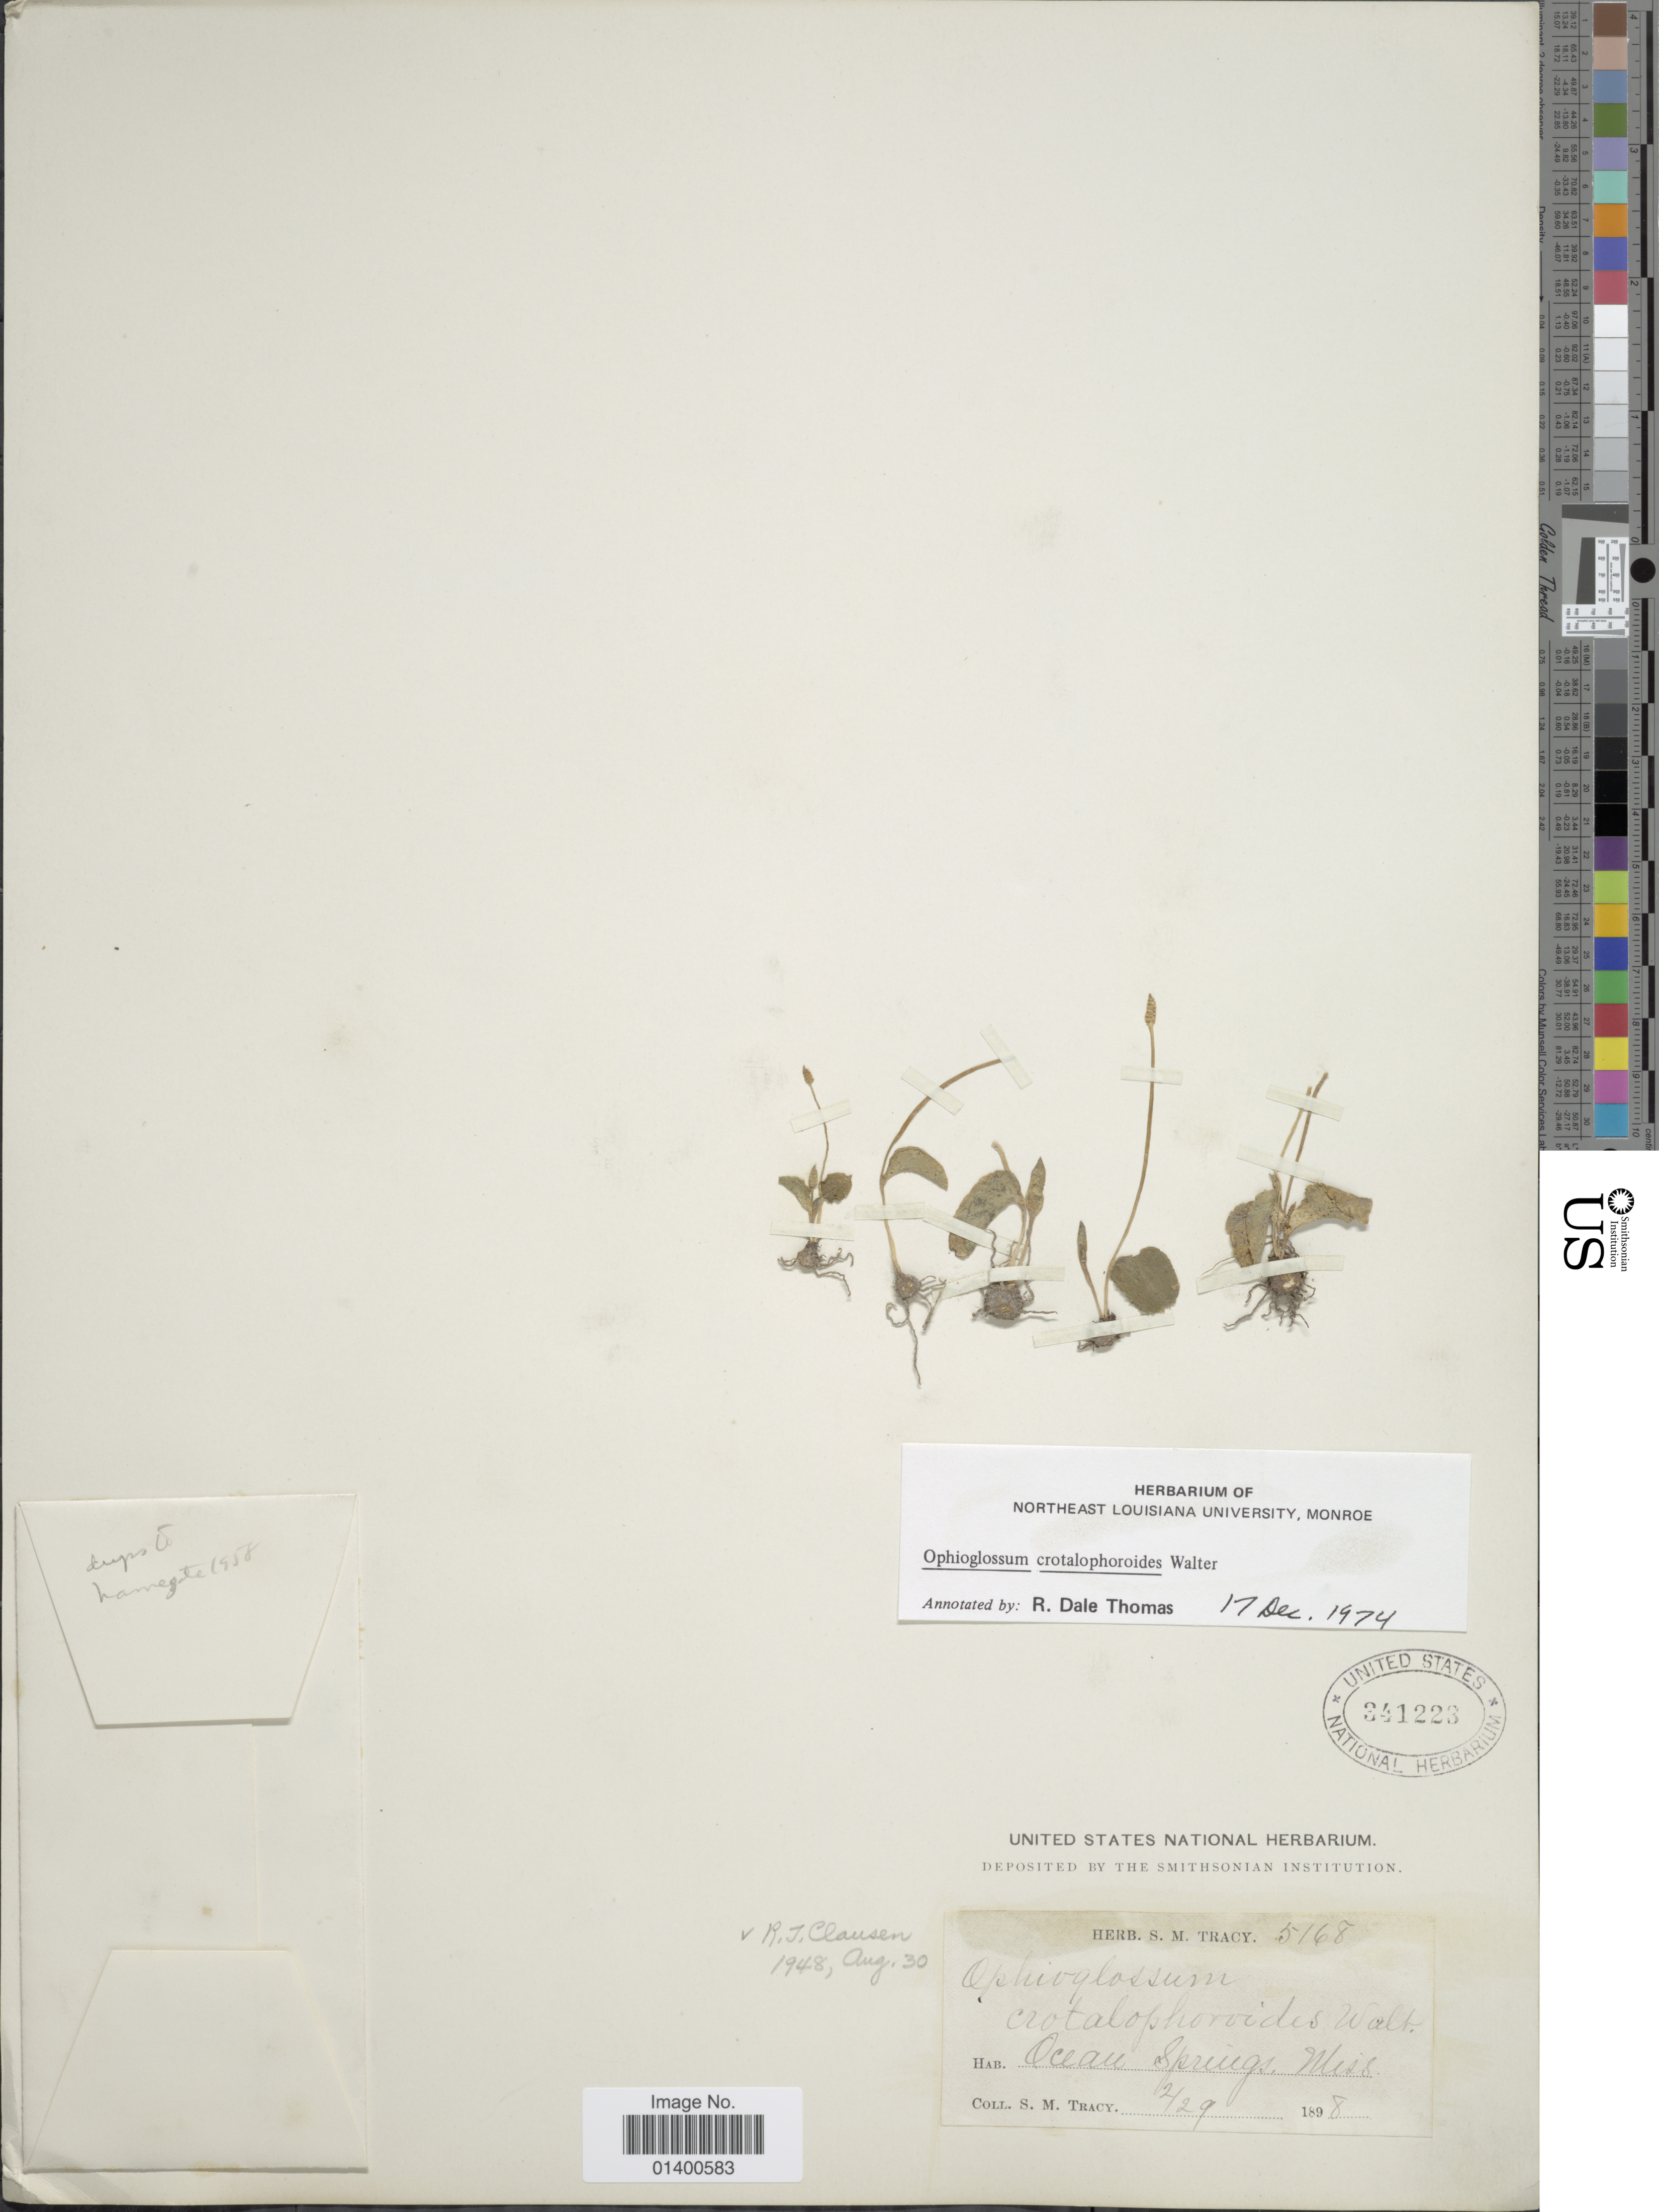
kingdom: Plantae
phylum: Tracheophyta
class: Polypodiopsida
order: Ophioglossales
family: Ophioglossaceae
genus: Ophioglossum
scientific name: Ophioglossum crotalophoroides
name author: Walter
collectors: S. M. Tracy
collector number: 5168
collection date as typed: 2/29/1898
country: United States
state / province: Mississippi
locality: Ocean Springs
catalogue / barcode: US 341223